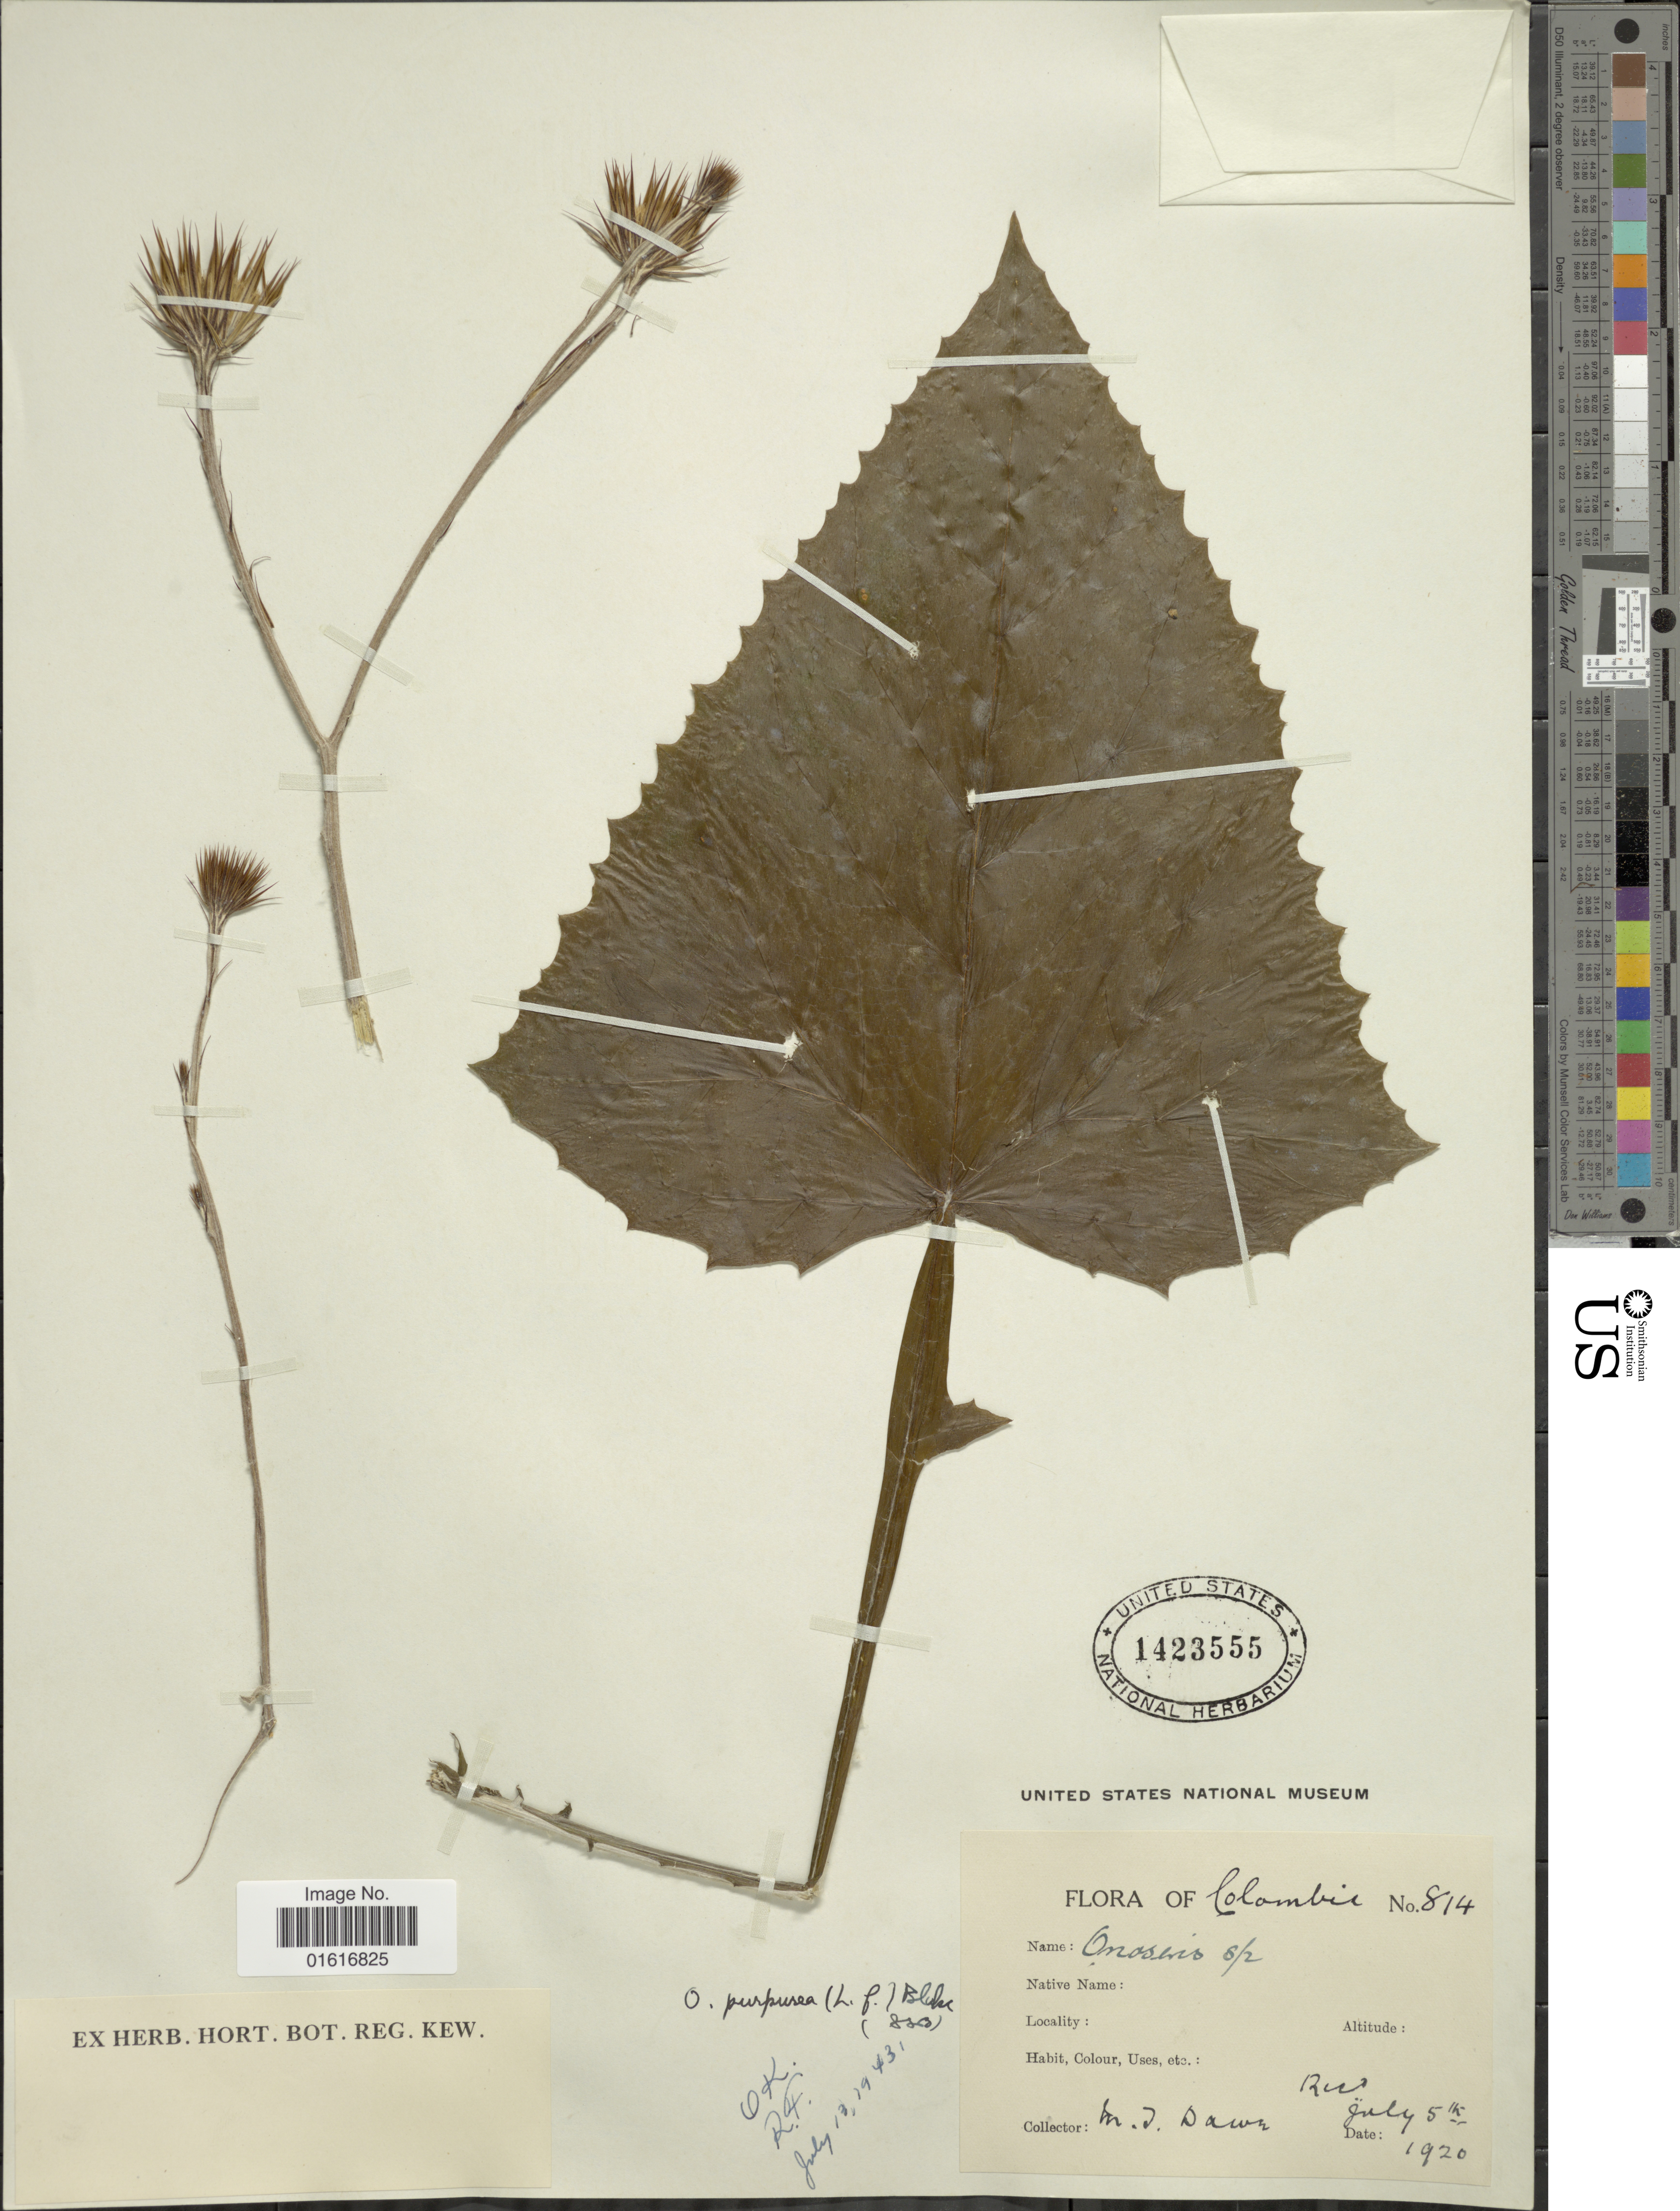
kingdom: Plantae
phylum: Tracheophyta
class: Magnoliopsida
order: Asterales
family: Asteraceae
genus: Onoseris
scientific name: Onoseris purpurea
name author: (L. f.) S.F. Blake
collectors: M. T. Dawe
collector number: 814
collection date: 1920-07-05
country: Colombia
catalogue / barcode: US 1423555